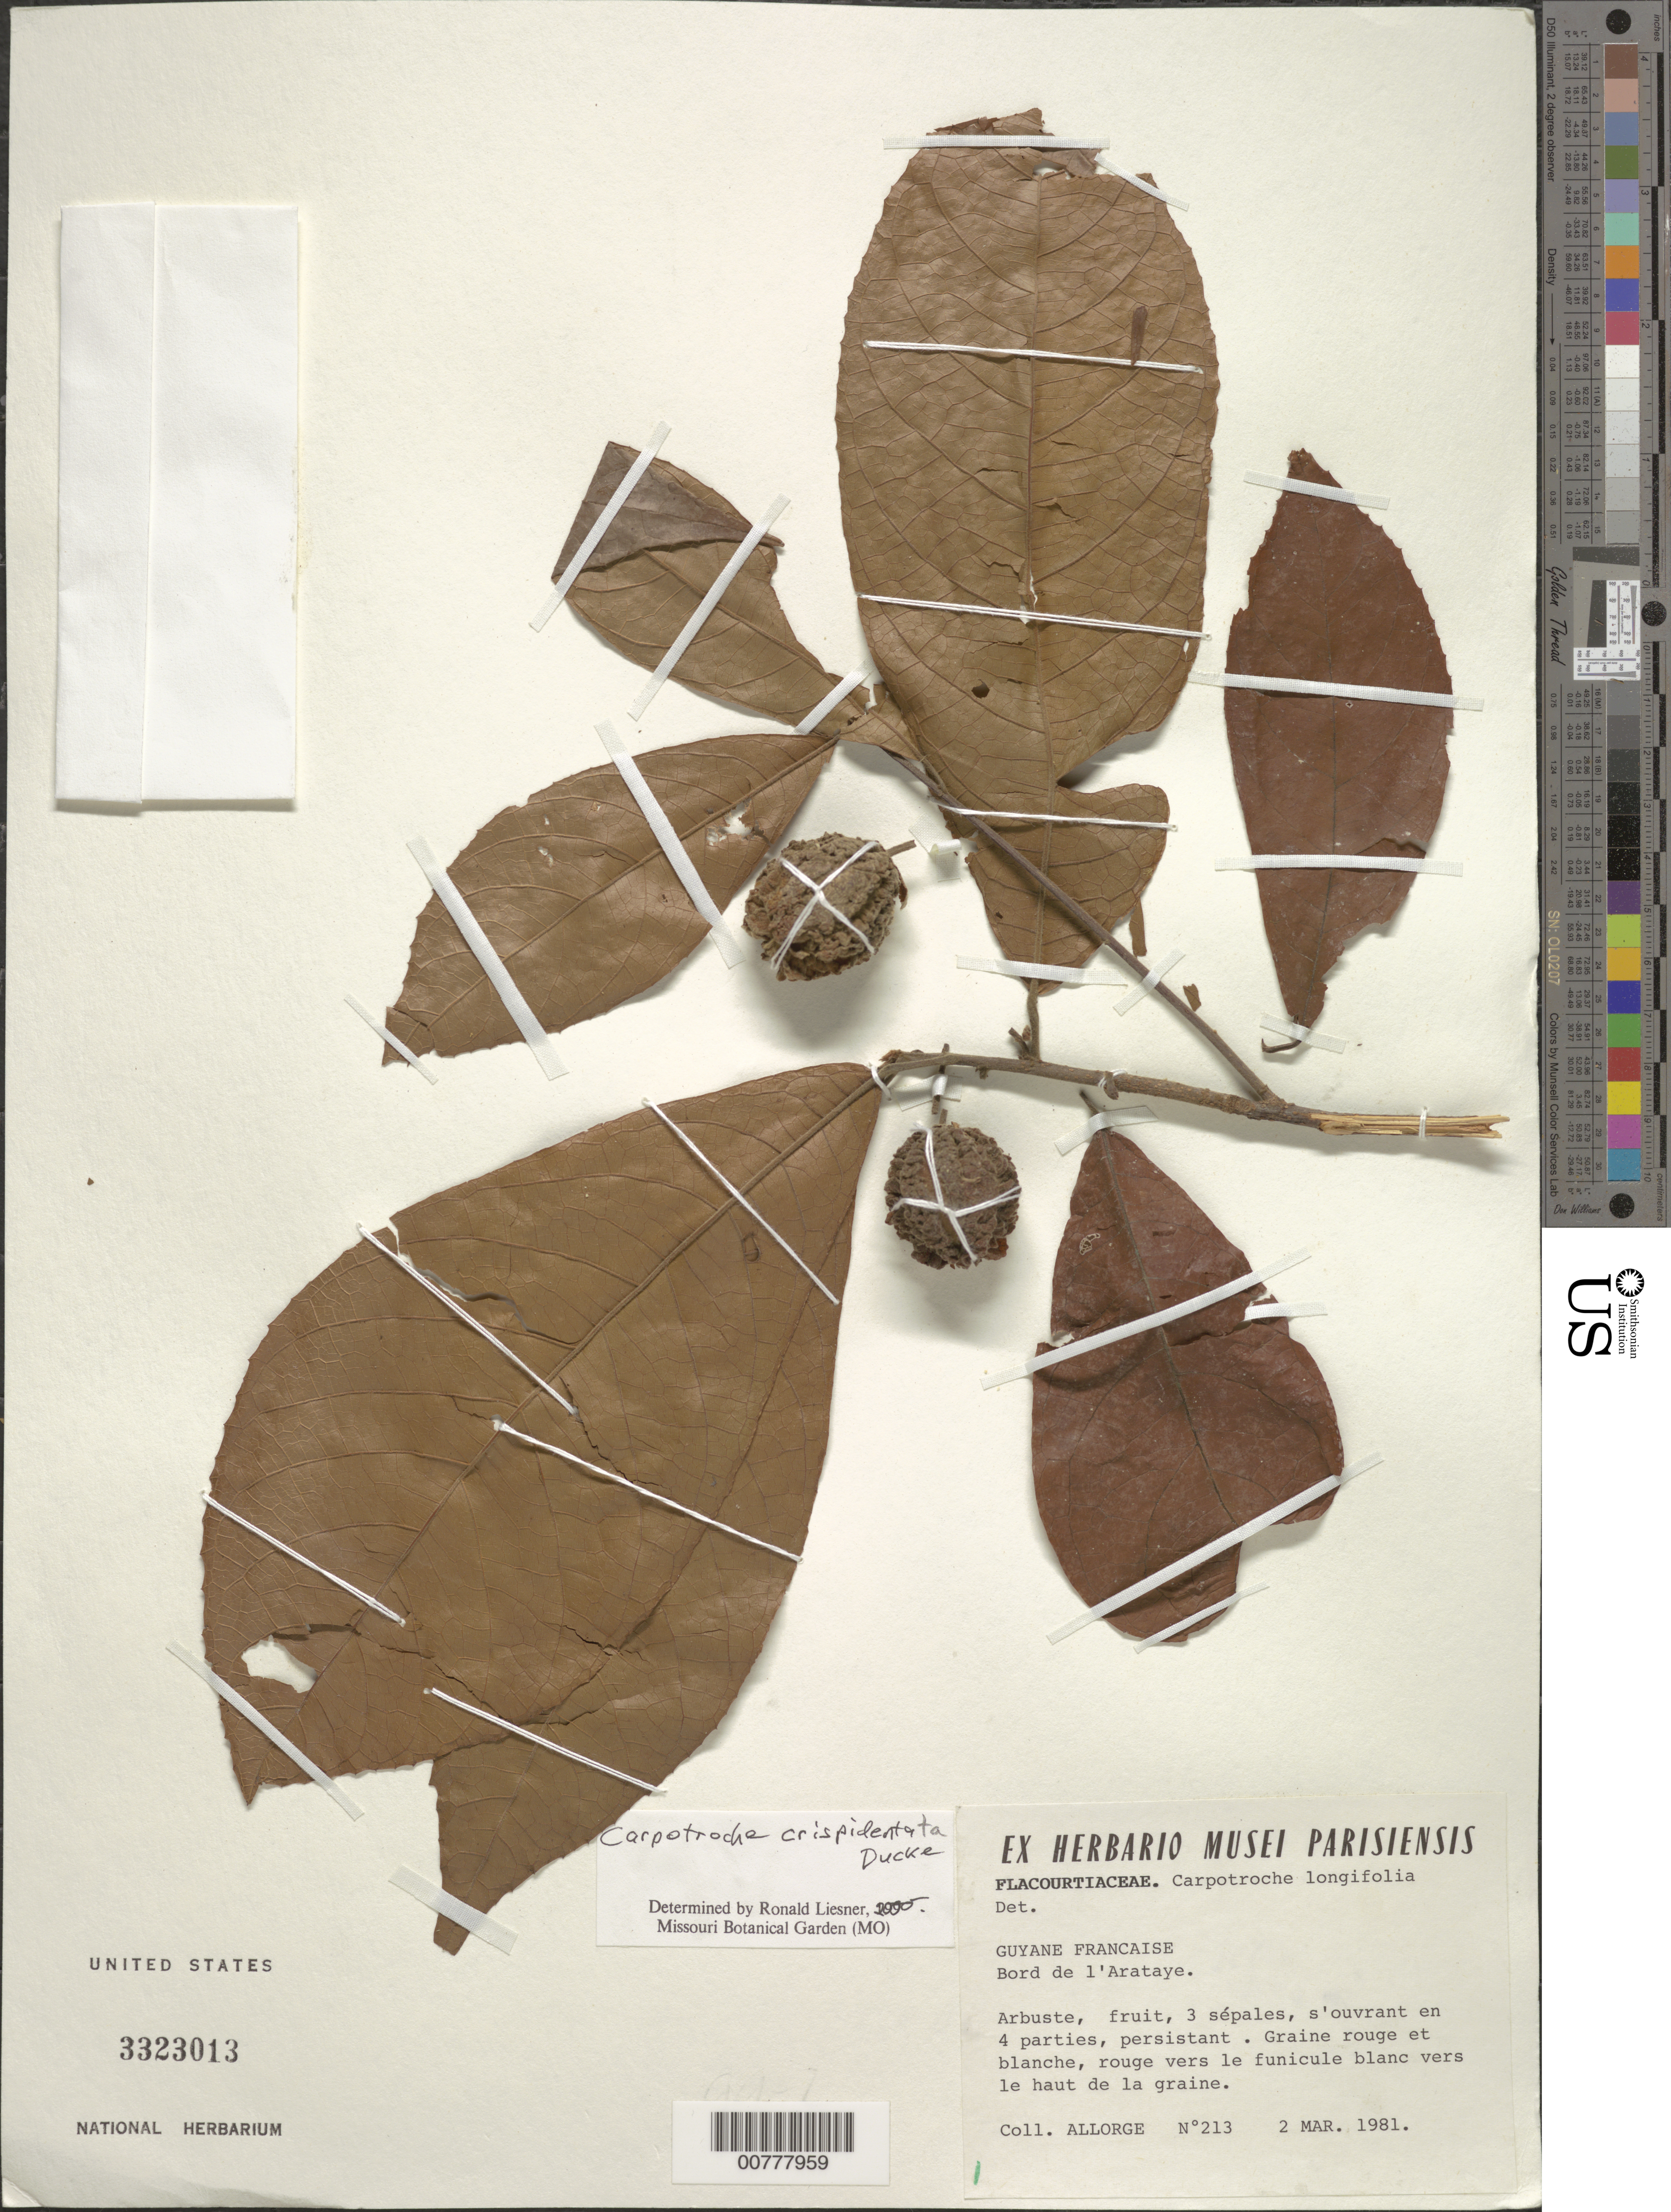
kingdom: Plantae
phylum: Tracheophyta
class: Magnoliopsida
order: Malpighiales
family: Achariaceae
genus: Carpotroche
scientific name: Carpotroche crispidentata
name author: Ducke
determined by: Liesner, R. L.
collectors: L. Allorge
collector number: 213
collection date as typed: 2-Mar-81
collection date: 1981-03-02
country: French Guiana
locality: Arataye Creek, Approuague R.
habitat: Along river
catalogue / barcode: US 3323013